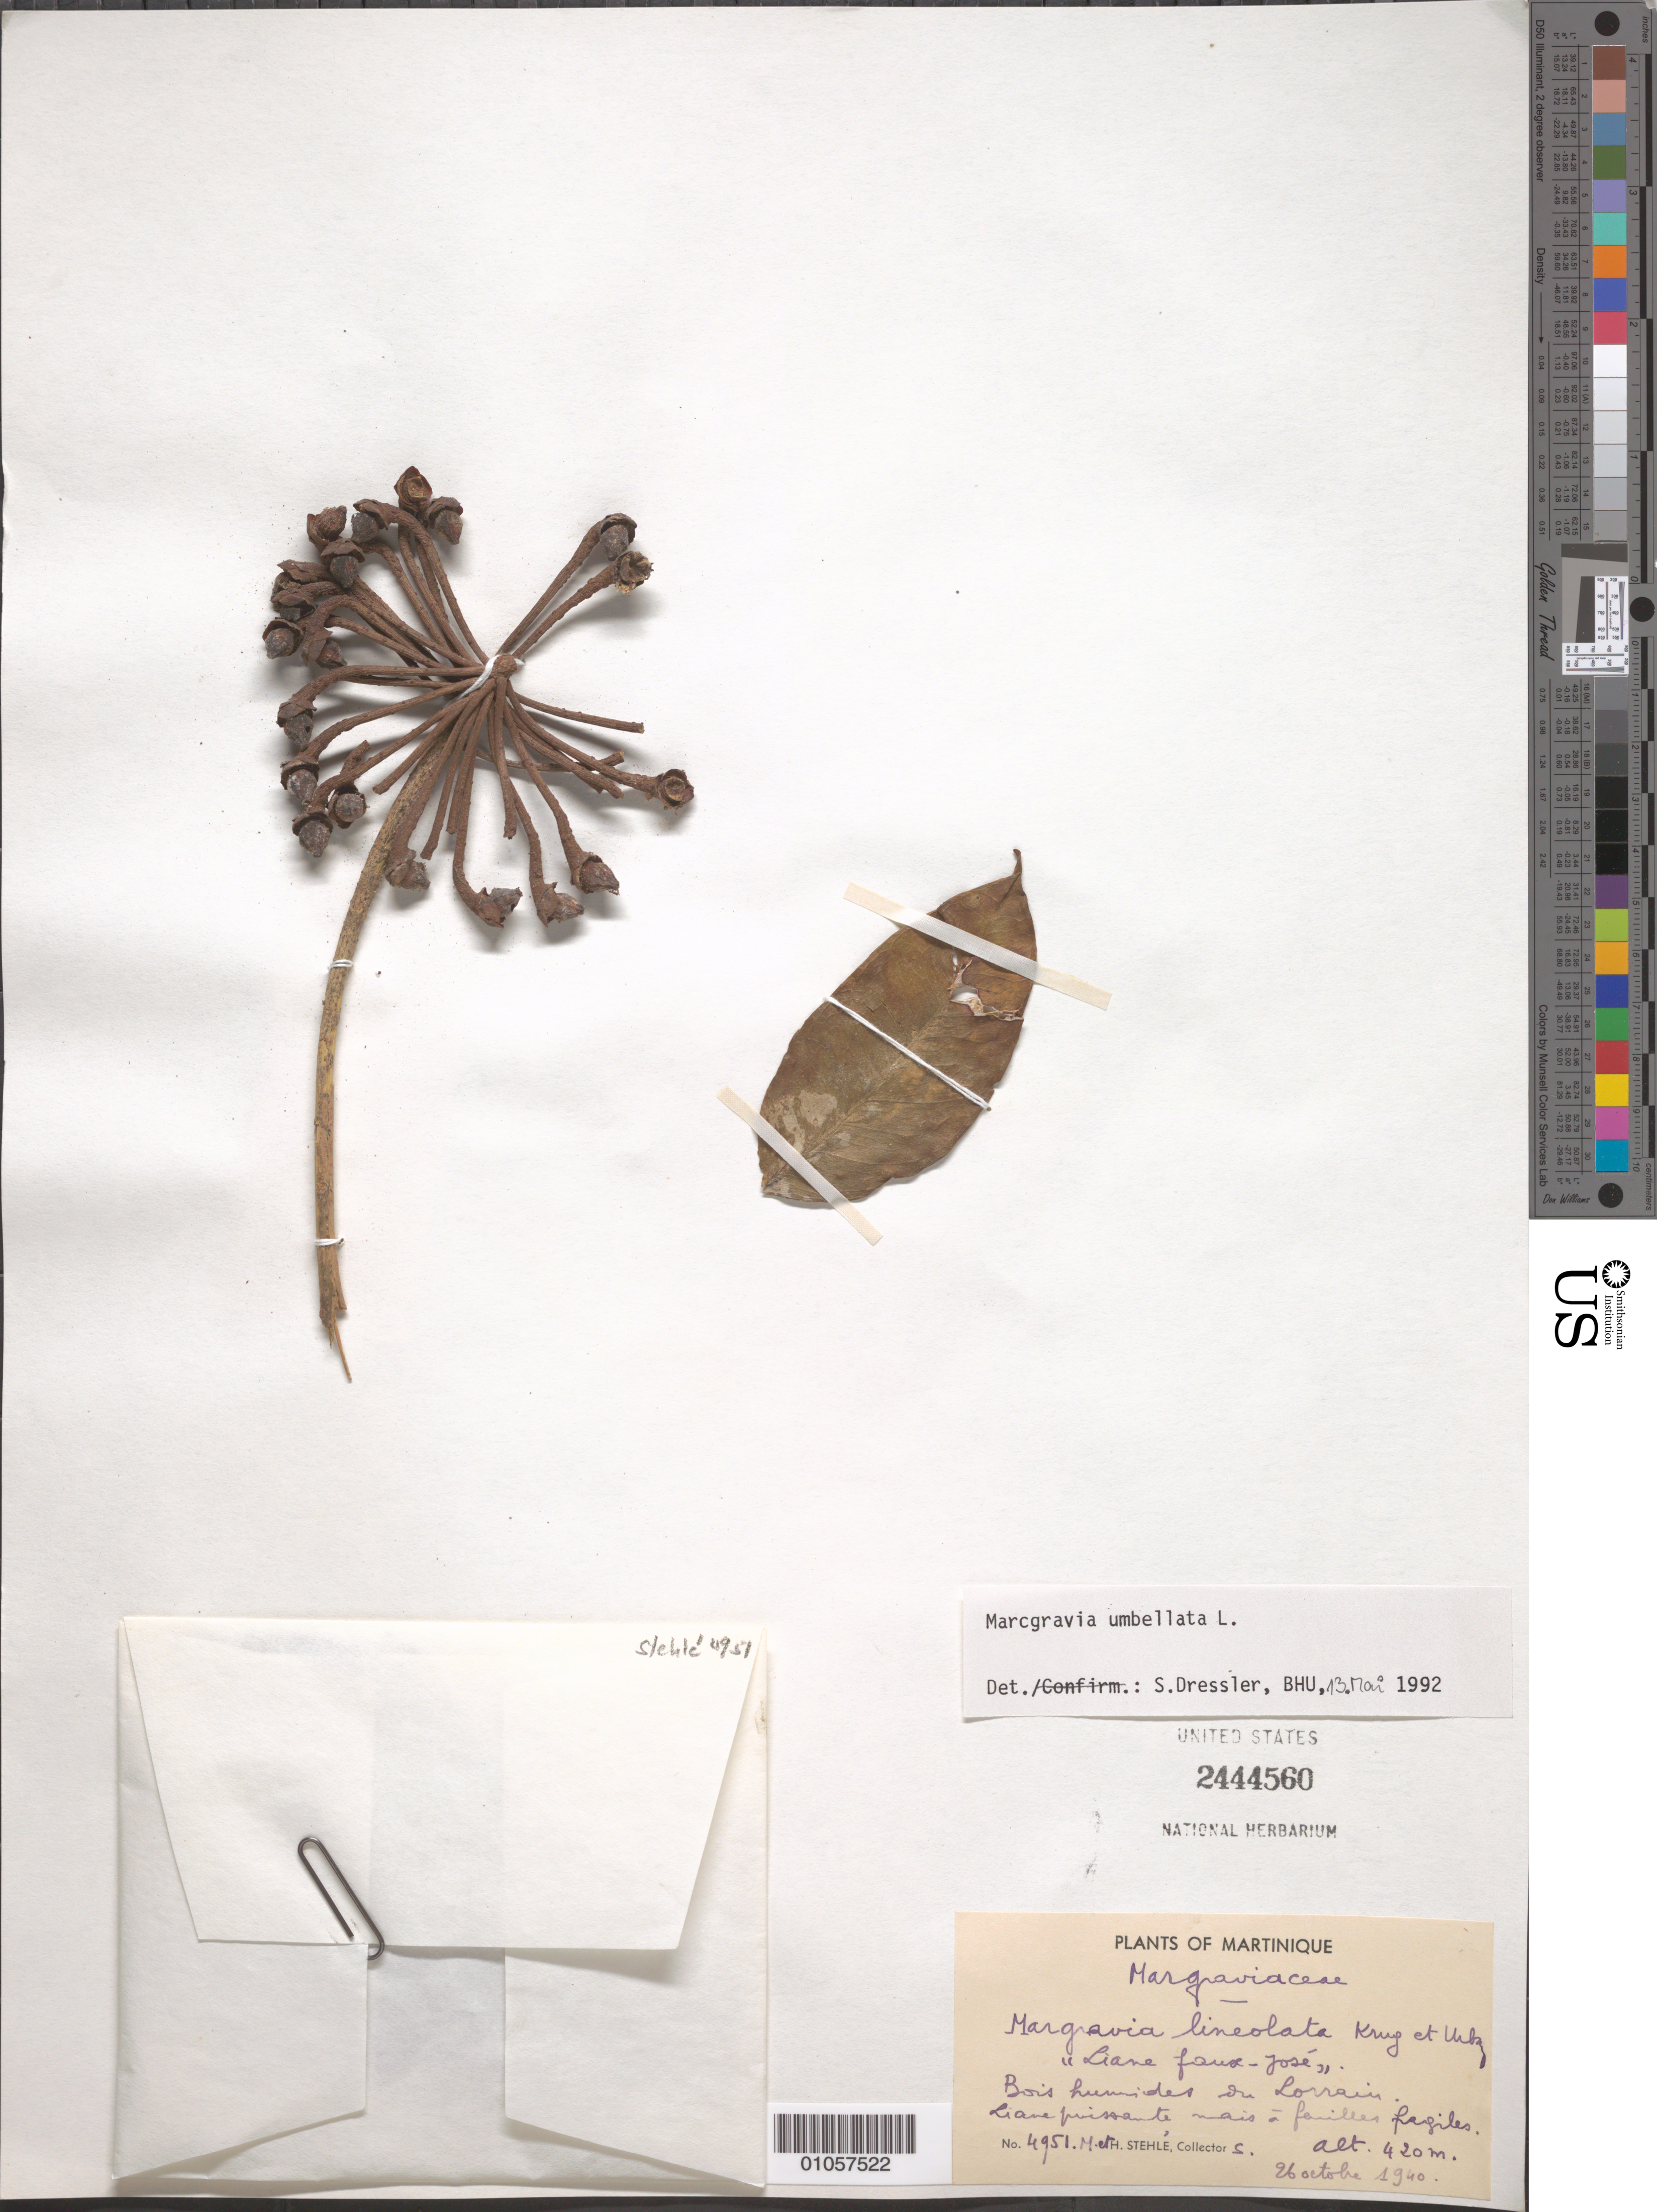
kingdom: Plantae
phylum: Tracheophyta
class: Magnoliopsida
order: Ericales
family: Marcgraviaceae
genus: Marcgravia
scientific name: Marcgravia umbellata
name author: L.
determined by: Dressler, S., (FR), Forschungsinstitut Und Naturmuseum Senckenberg (GERMANY)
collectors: H. Stehlé & M. Stehlé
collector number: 4951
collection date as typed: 26 Oct 1940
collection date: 1940-10-26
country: Martinique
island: Martinique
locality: Lorrain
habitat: Bois humides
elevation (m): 420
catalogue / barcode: US 2444560